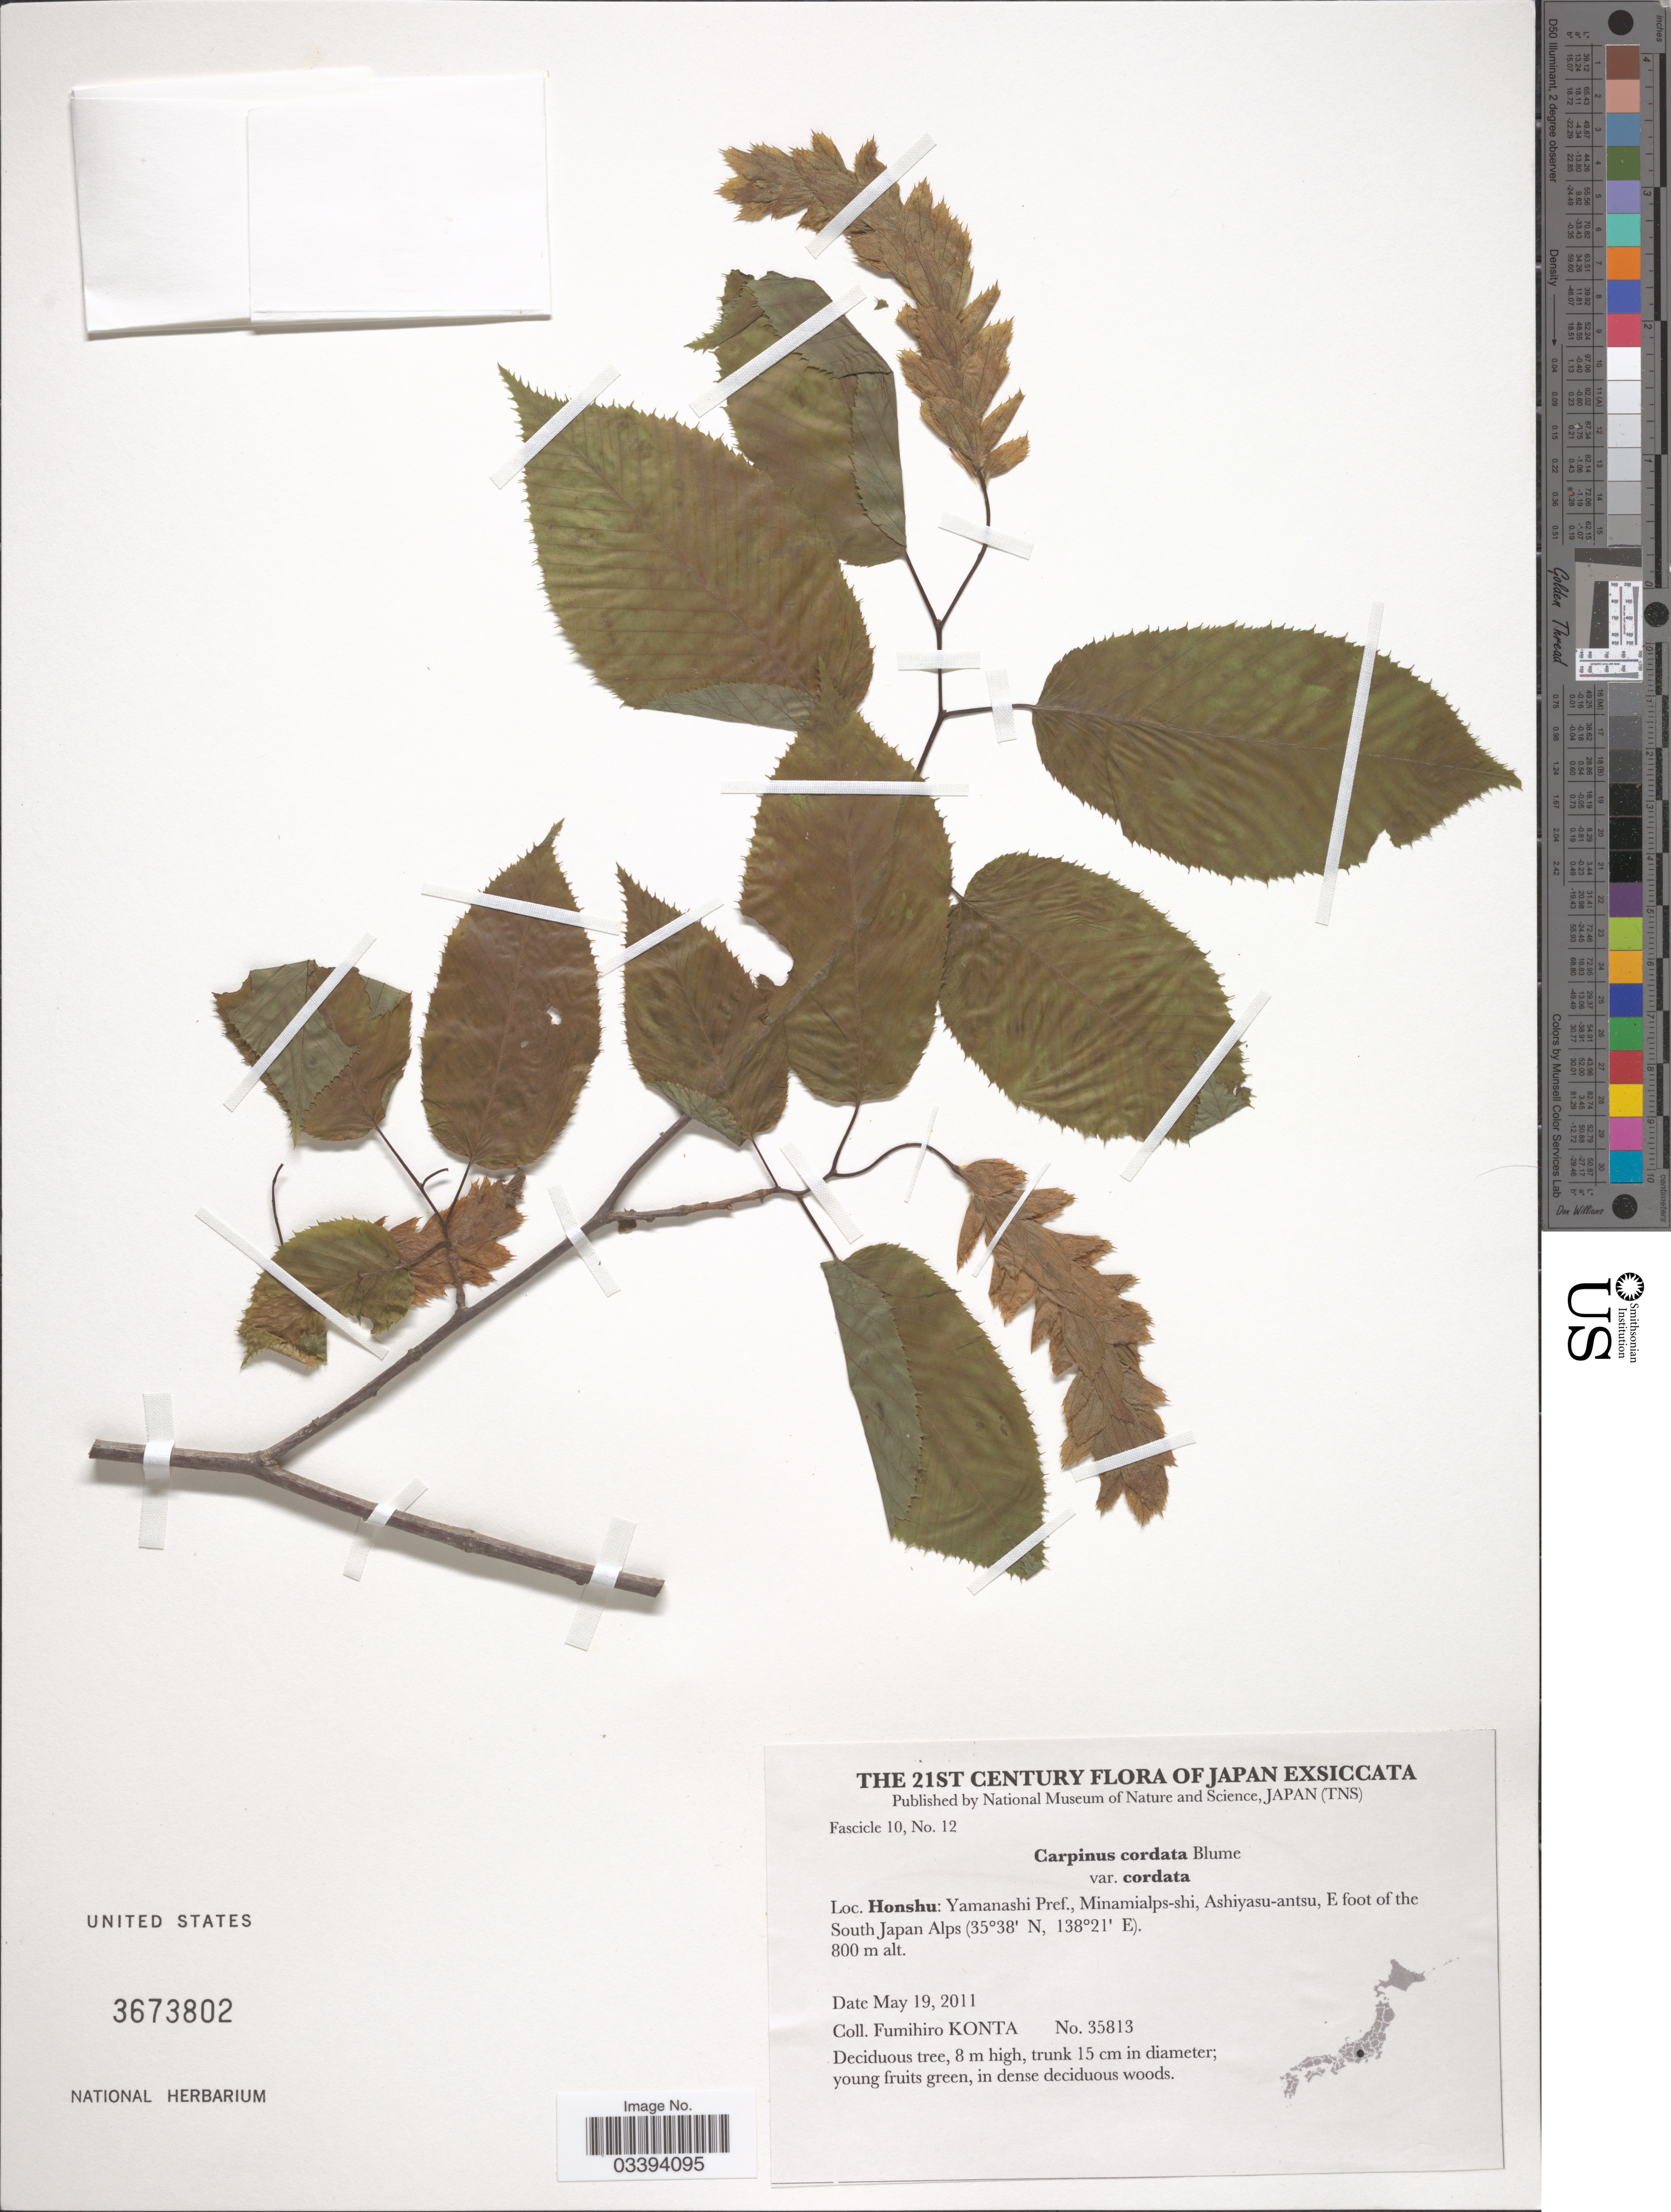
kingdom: Plantae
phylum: Tracheophyta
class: Magnoliopsida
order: Fagales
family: Betulaceae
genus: Carpinus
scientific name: Carpinus cordata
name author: Blume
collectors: F. Konta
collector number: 35813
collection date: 2011-05-19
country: Japan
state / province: Yamanasi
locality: Honshu: Yamanashi Pref., Minamialps-shi, Ashiyasu-antsu, E foot of the South Japan Alps.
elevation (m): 800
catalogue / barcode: US 3673802